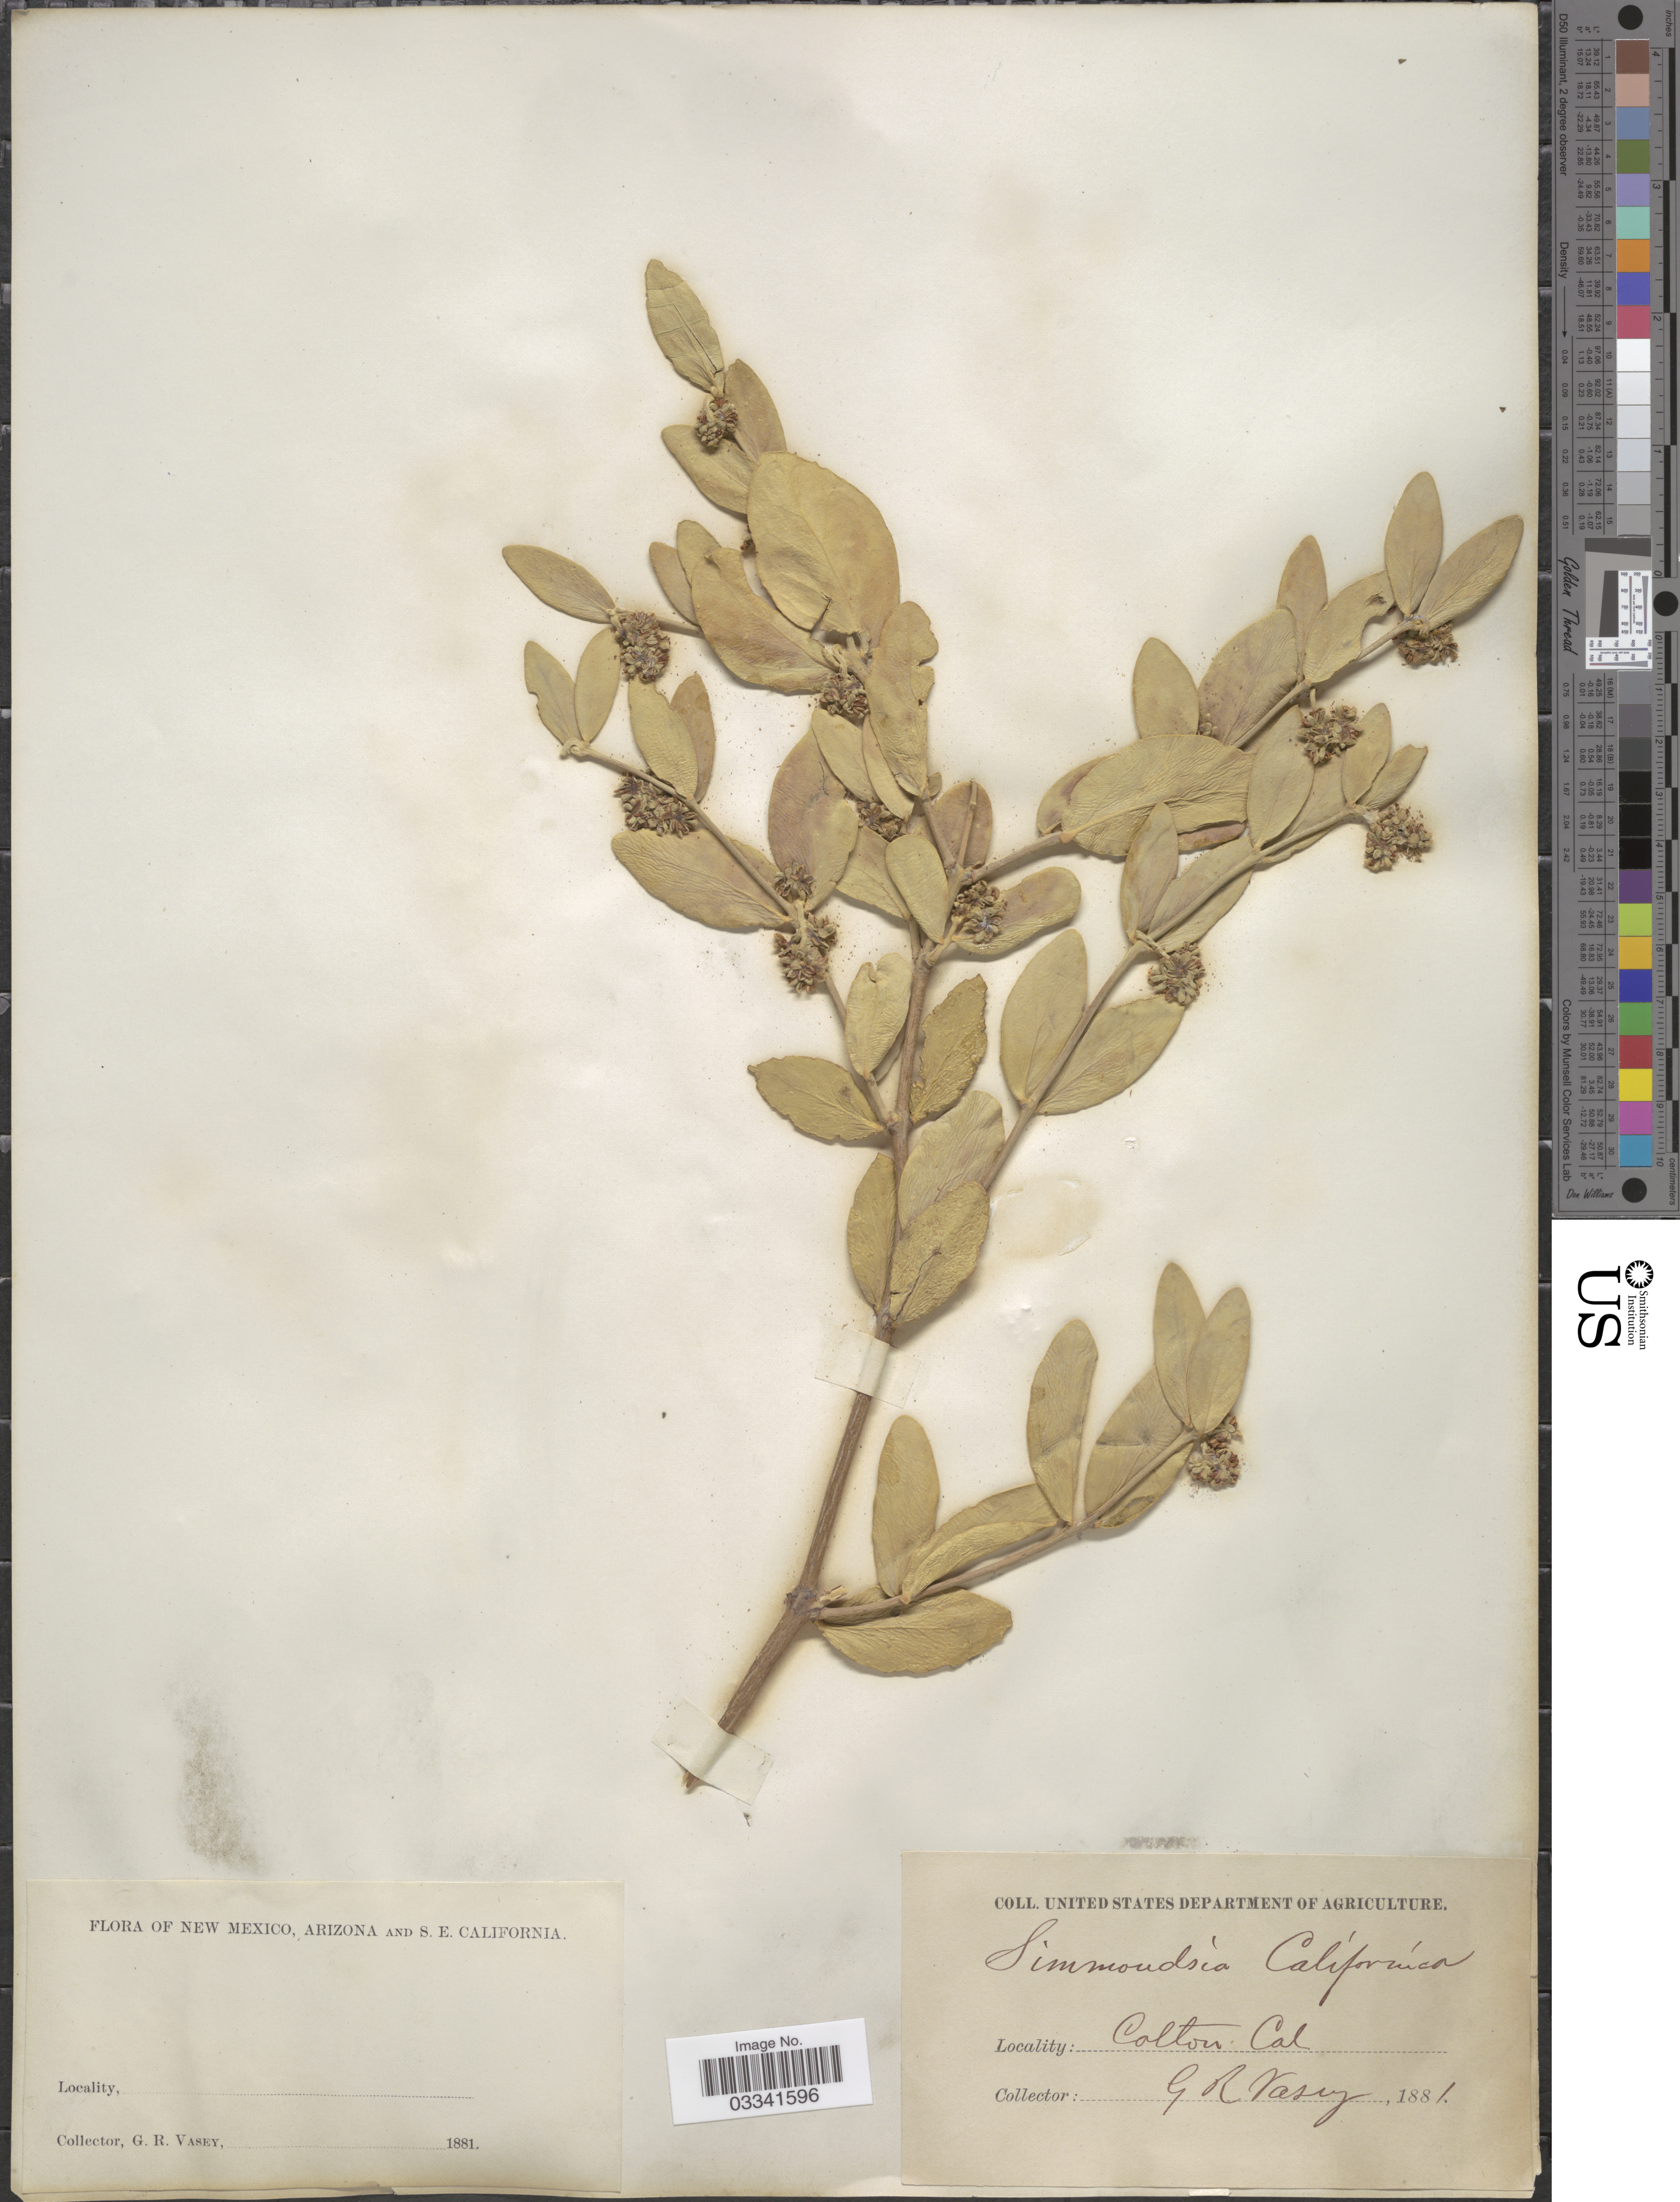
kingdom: Plantae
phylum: Tracheophyta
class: Magnoliopsida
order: Caryophyllales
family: Simmondsiaceae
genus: Simmondsia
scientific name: Simmondsia chinensis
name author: (Link) C.K. Schneid.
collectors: G. R. Vasey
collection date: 1881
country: United States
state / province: California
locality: S. E. California. Colton.